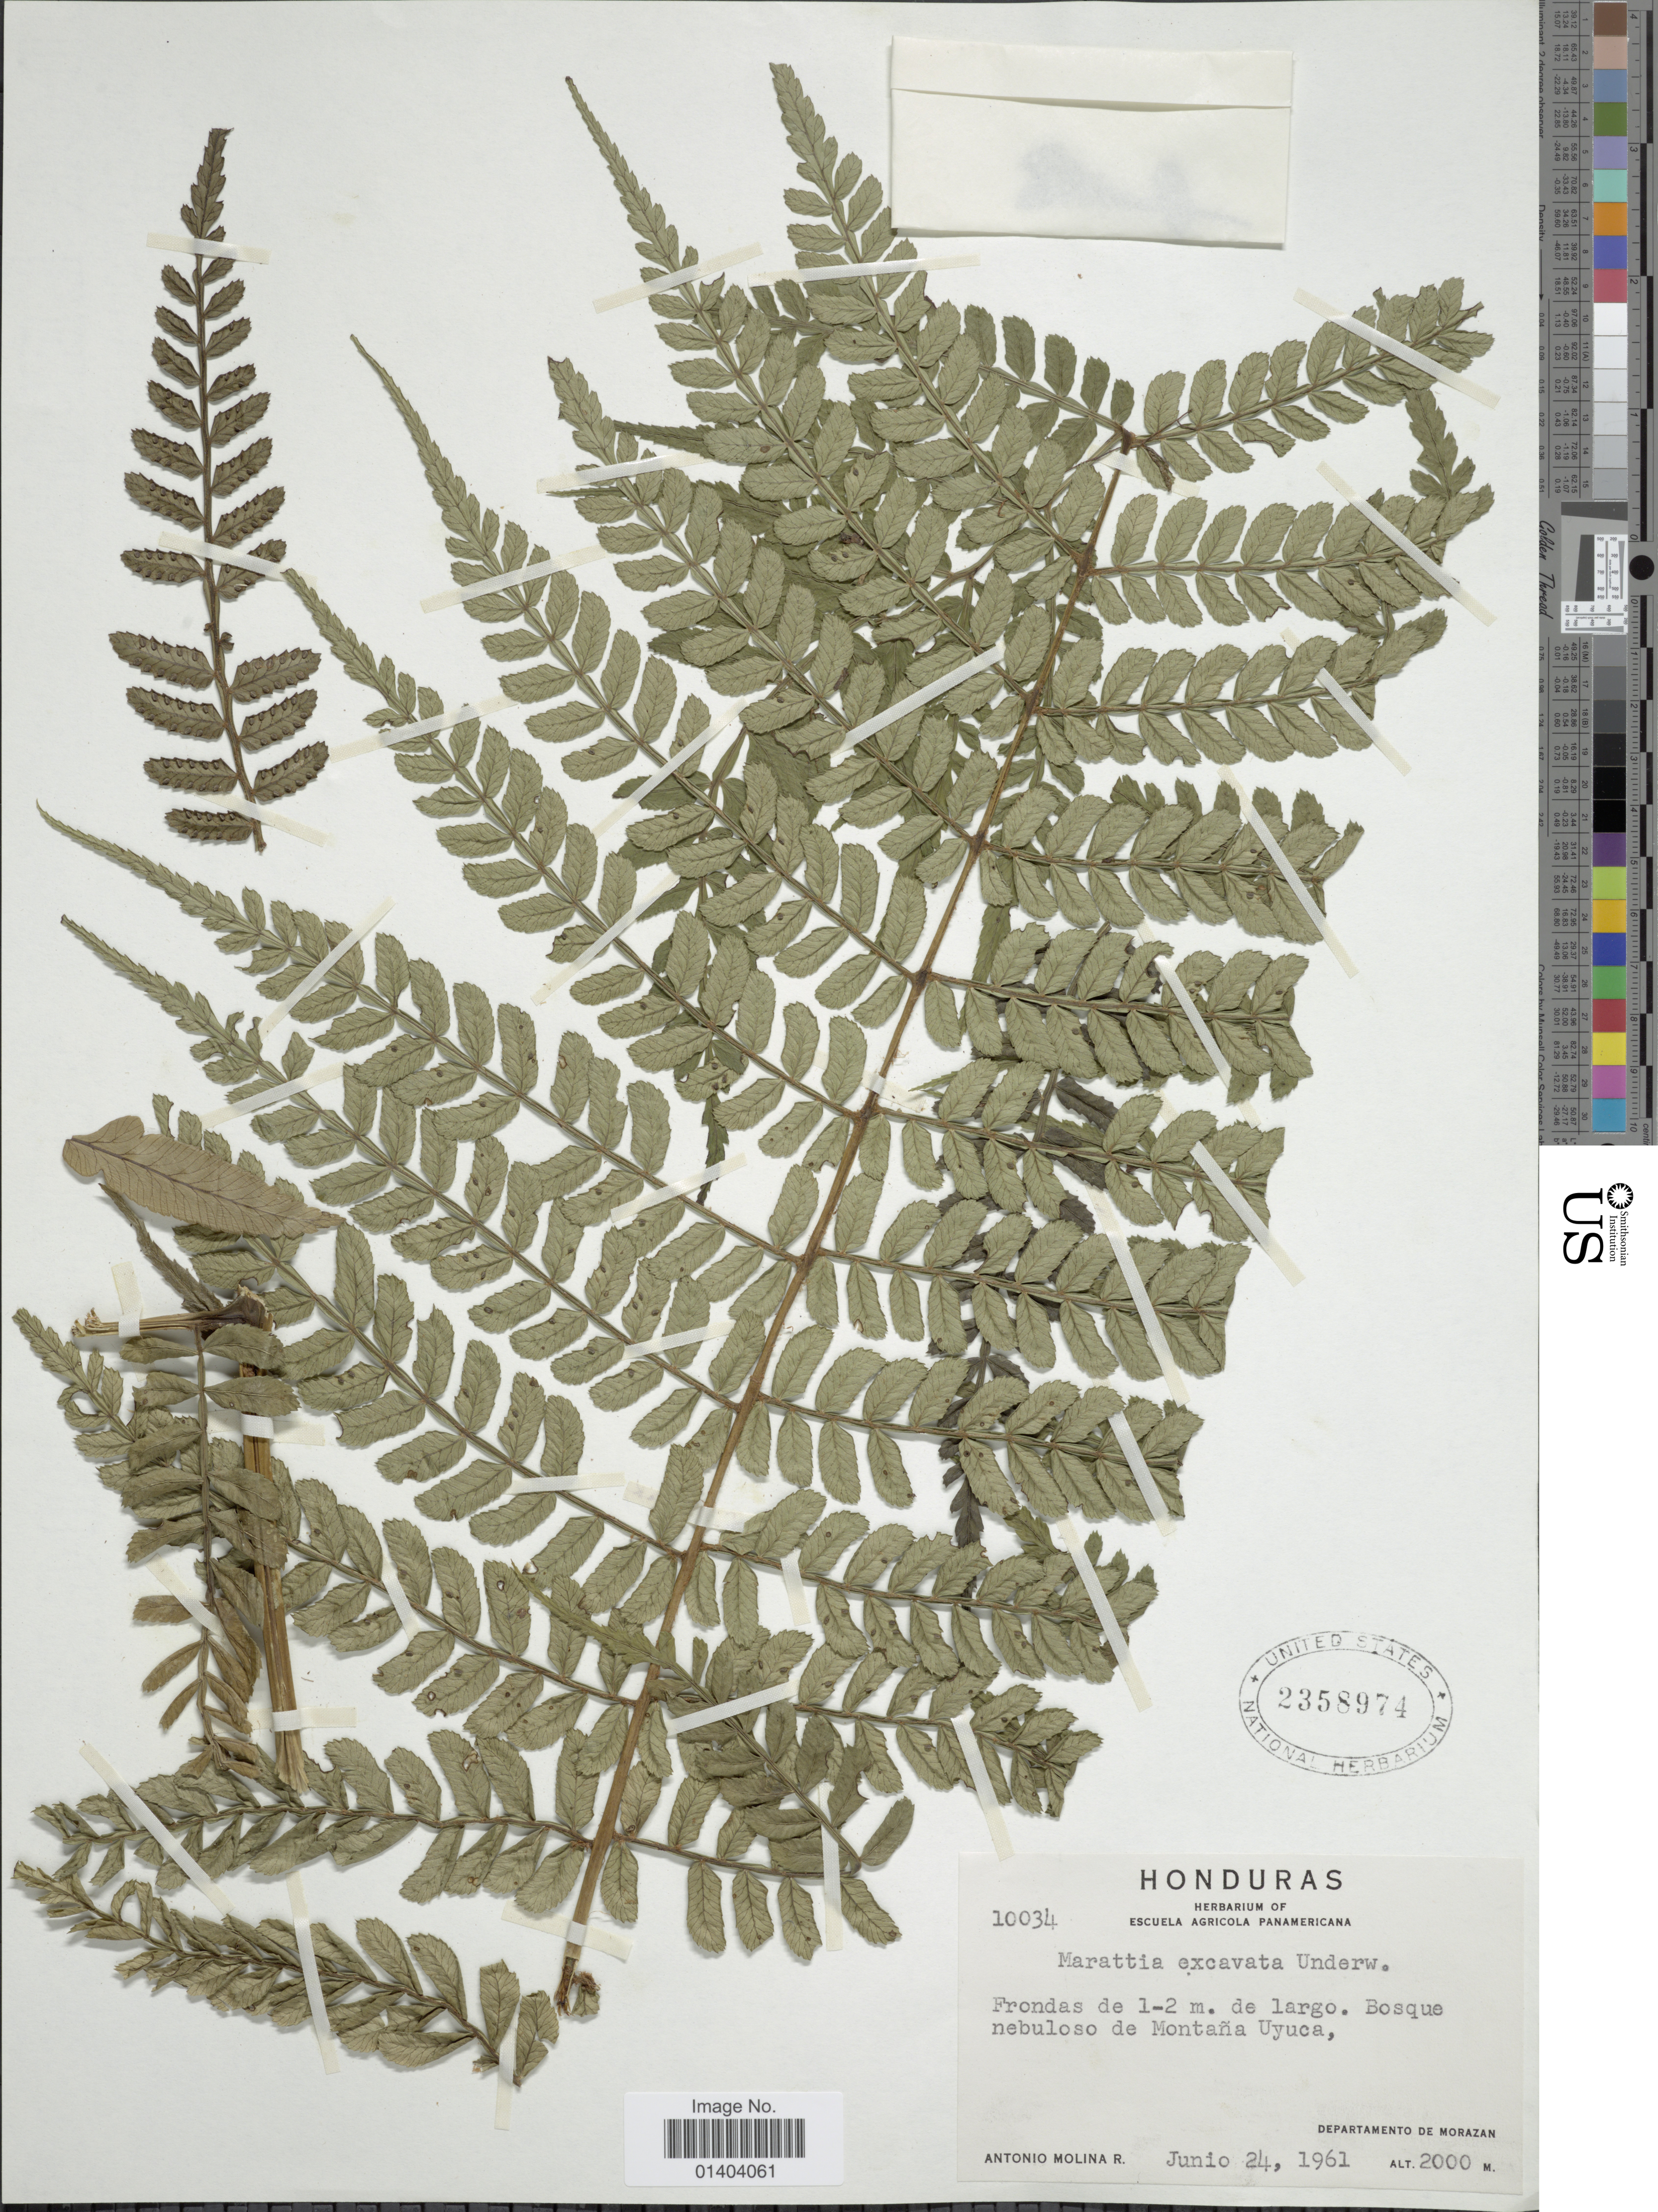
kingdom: Plantae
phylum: Tracheophyta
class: Polypodiopsida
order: Marattiales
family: Marattiaceae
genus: Marattia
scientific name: Marattia excavata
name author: Underw.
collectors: A. Molina R.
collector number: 10034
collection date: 1961-06-24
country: Honduras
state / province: Fco. Morazán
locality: Bosque nebulosa de Montaña Uyuca, Departamento de Morazan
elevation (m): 2000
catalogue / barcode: US 2358974